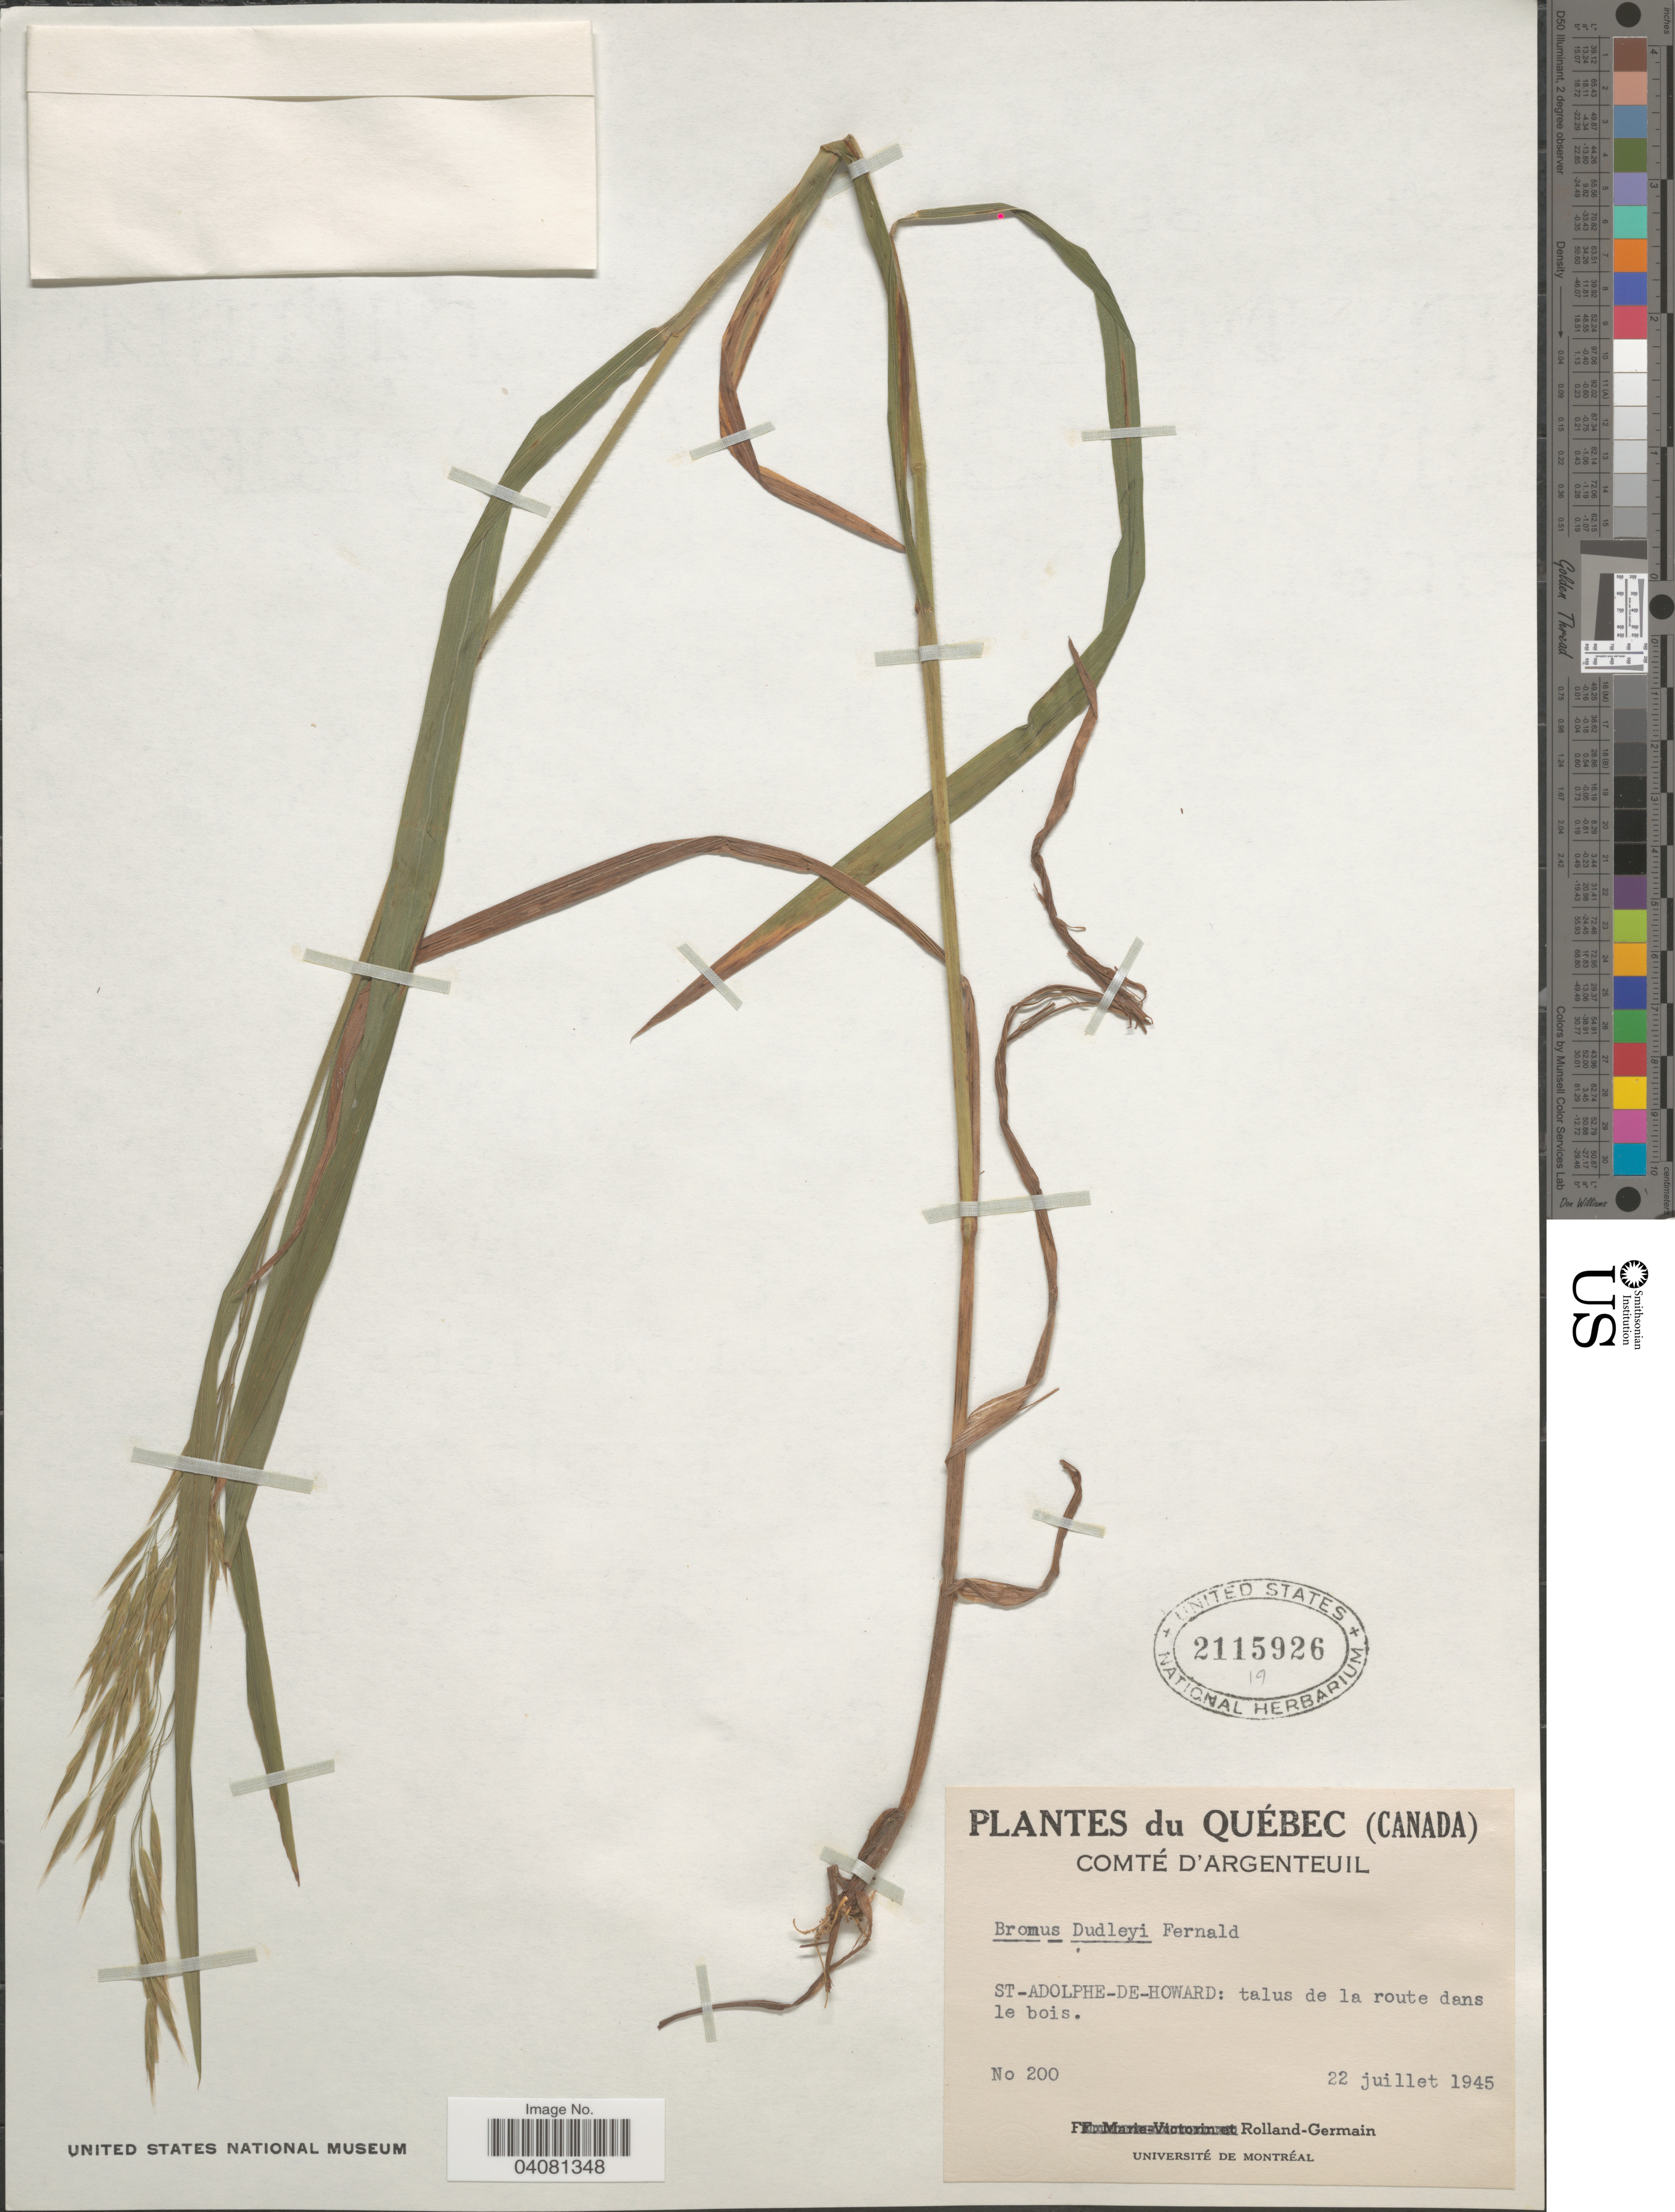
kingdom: Plantae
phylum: Tracheophyta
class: Liliopsida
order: Poales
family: Poaceae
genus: Bromus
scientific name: Bromus ciliatus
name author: L.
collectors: Rolland-Germain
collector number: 200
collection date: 1945-07-22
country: Canada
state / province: Quebec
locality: Québec. Comté d'Argenteuil. St-Adolphe-de-Howard: talus de la route dans le bois.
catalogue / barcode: US 2115926